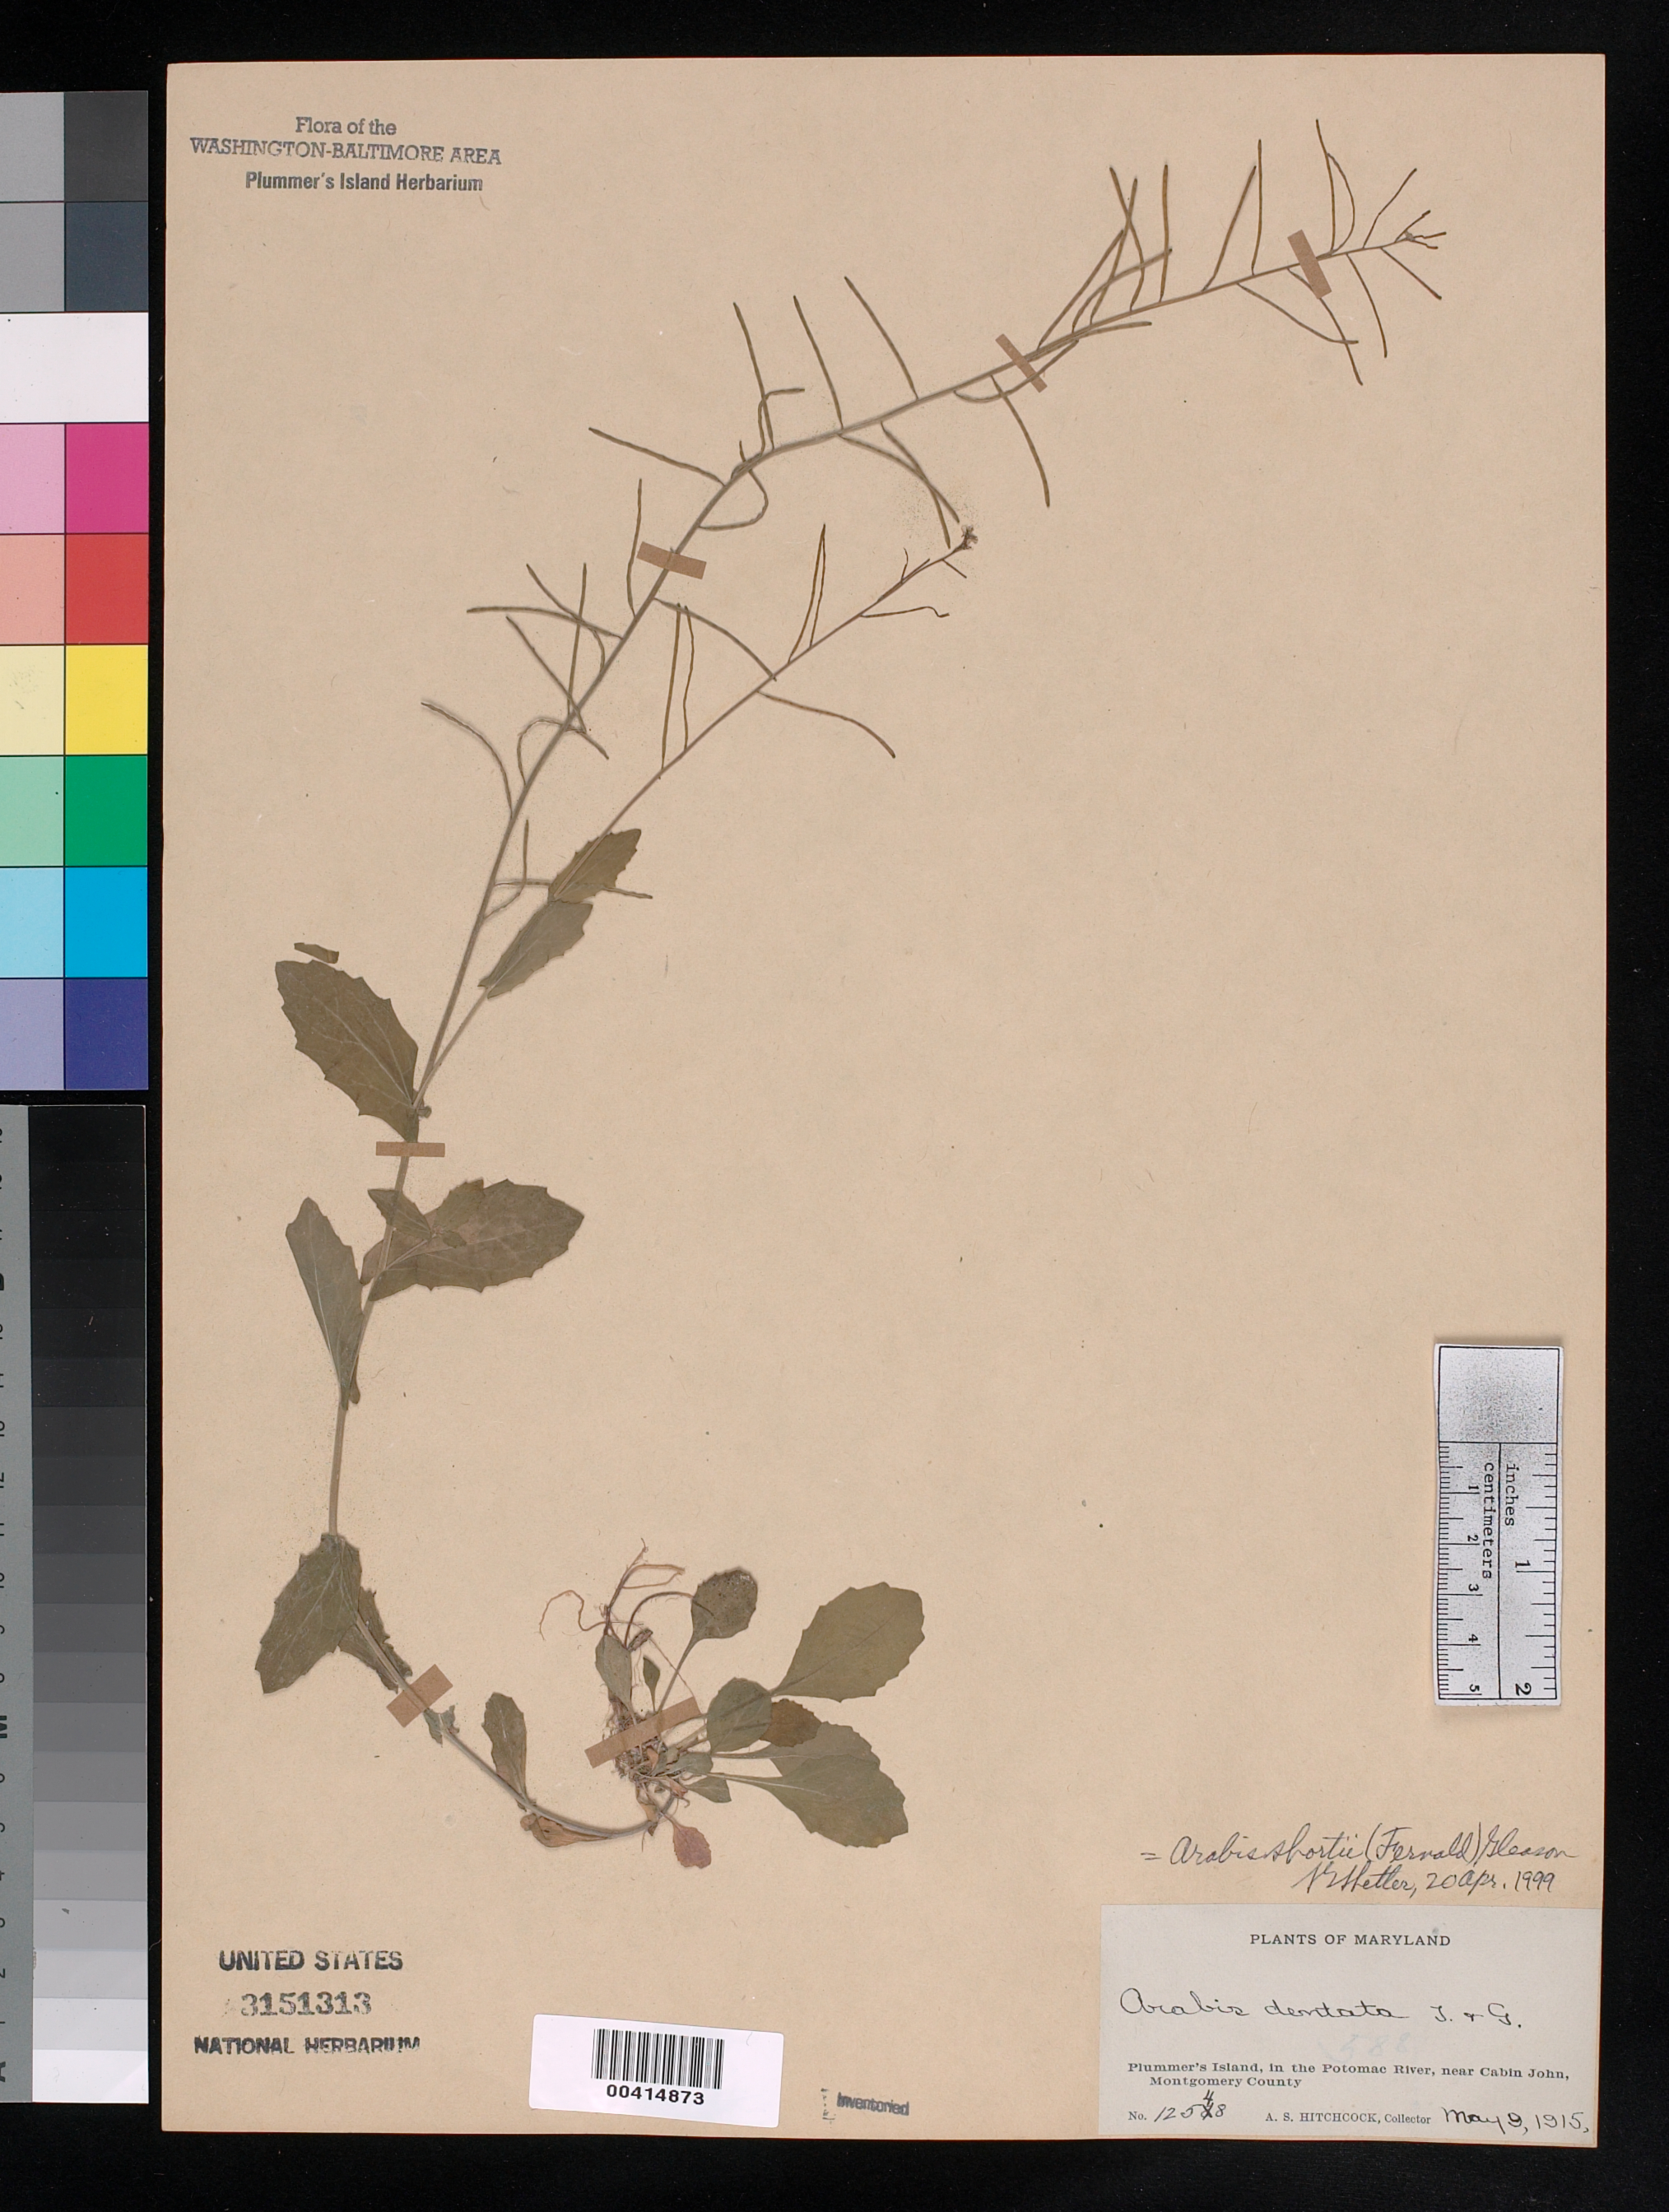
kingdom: Plantae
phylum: Tracheophyta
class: Magnoliopsida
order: Brassicales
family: Brassicaceae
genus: Boechera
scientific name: Boechera shortii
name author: (Fernald) Al-Shehbaz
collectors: A. S. Hitchcock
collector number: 12548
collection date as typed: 09 May 1915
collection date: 1915-05-09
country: United States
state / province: Maryland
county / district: Montgomery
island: Plummers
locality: Plummer's Island Plummers Island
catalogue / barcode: US 3151313